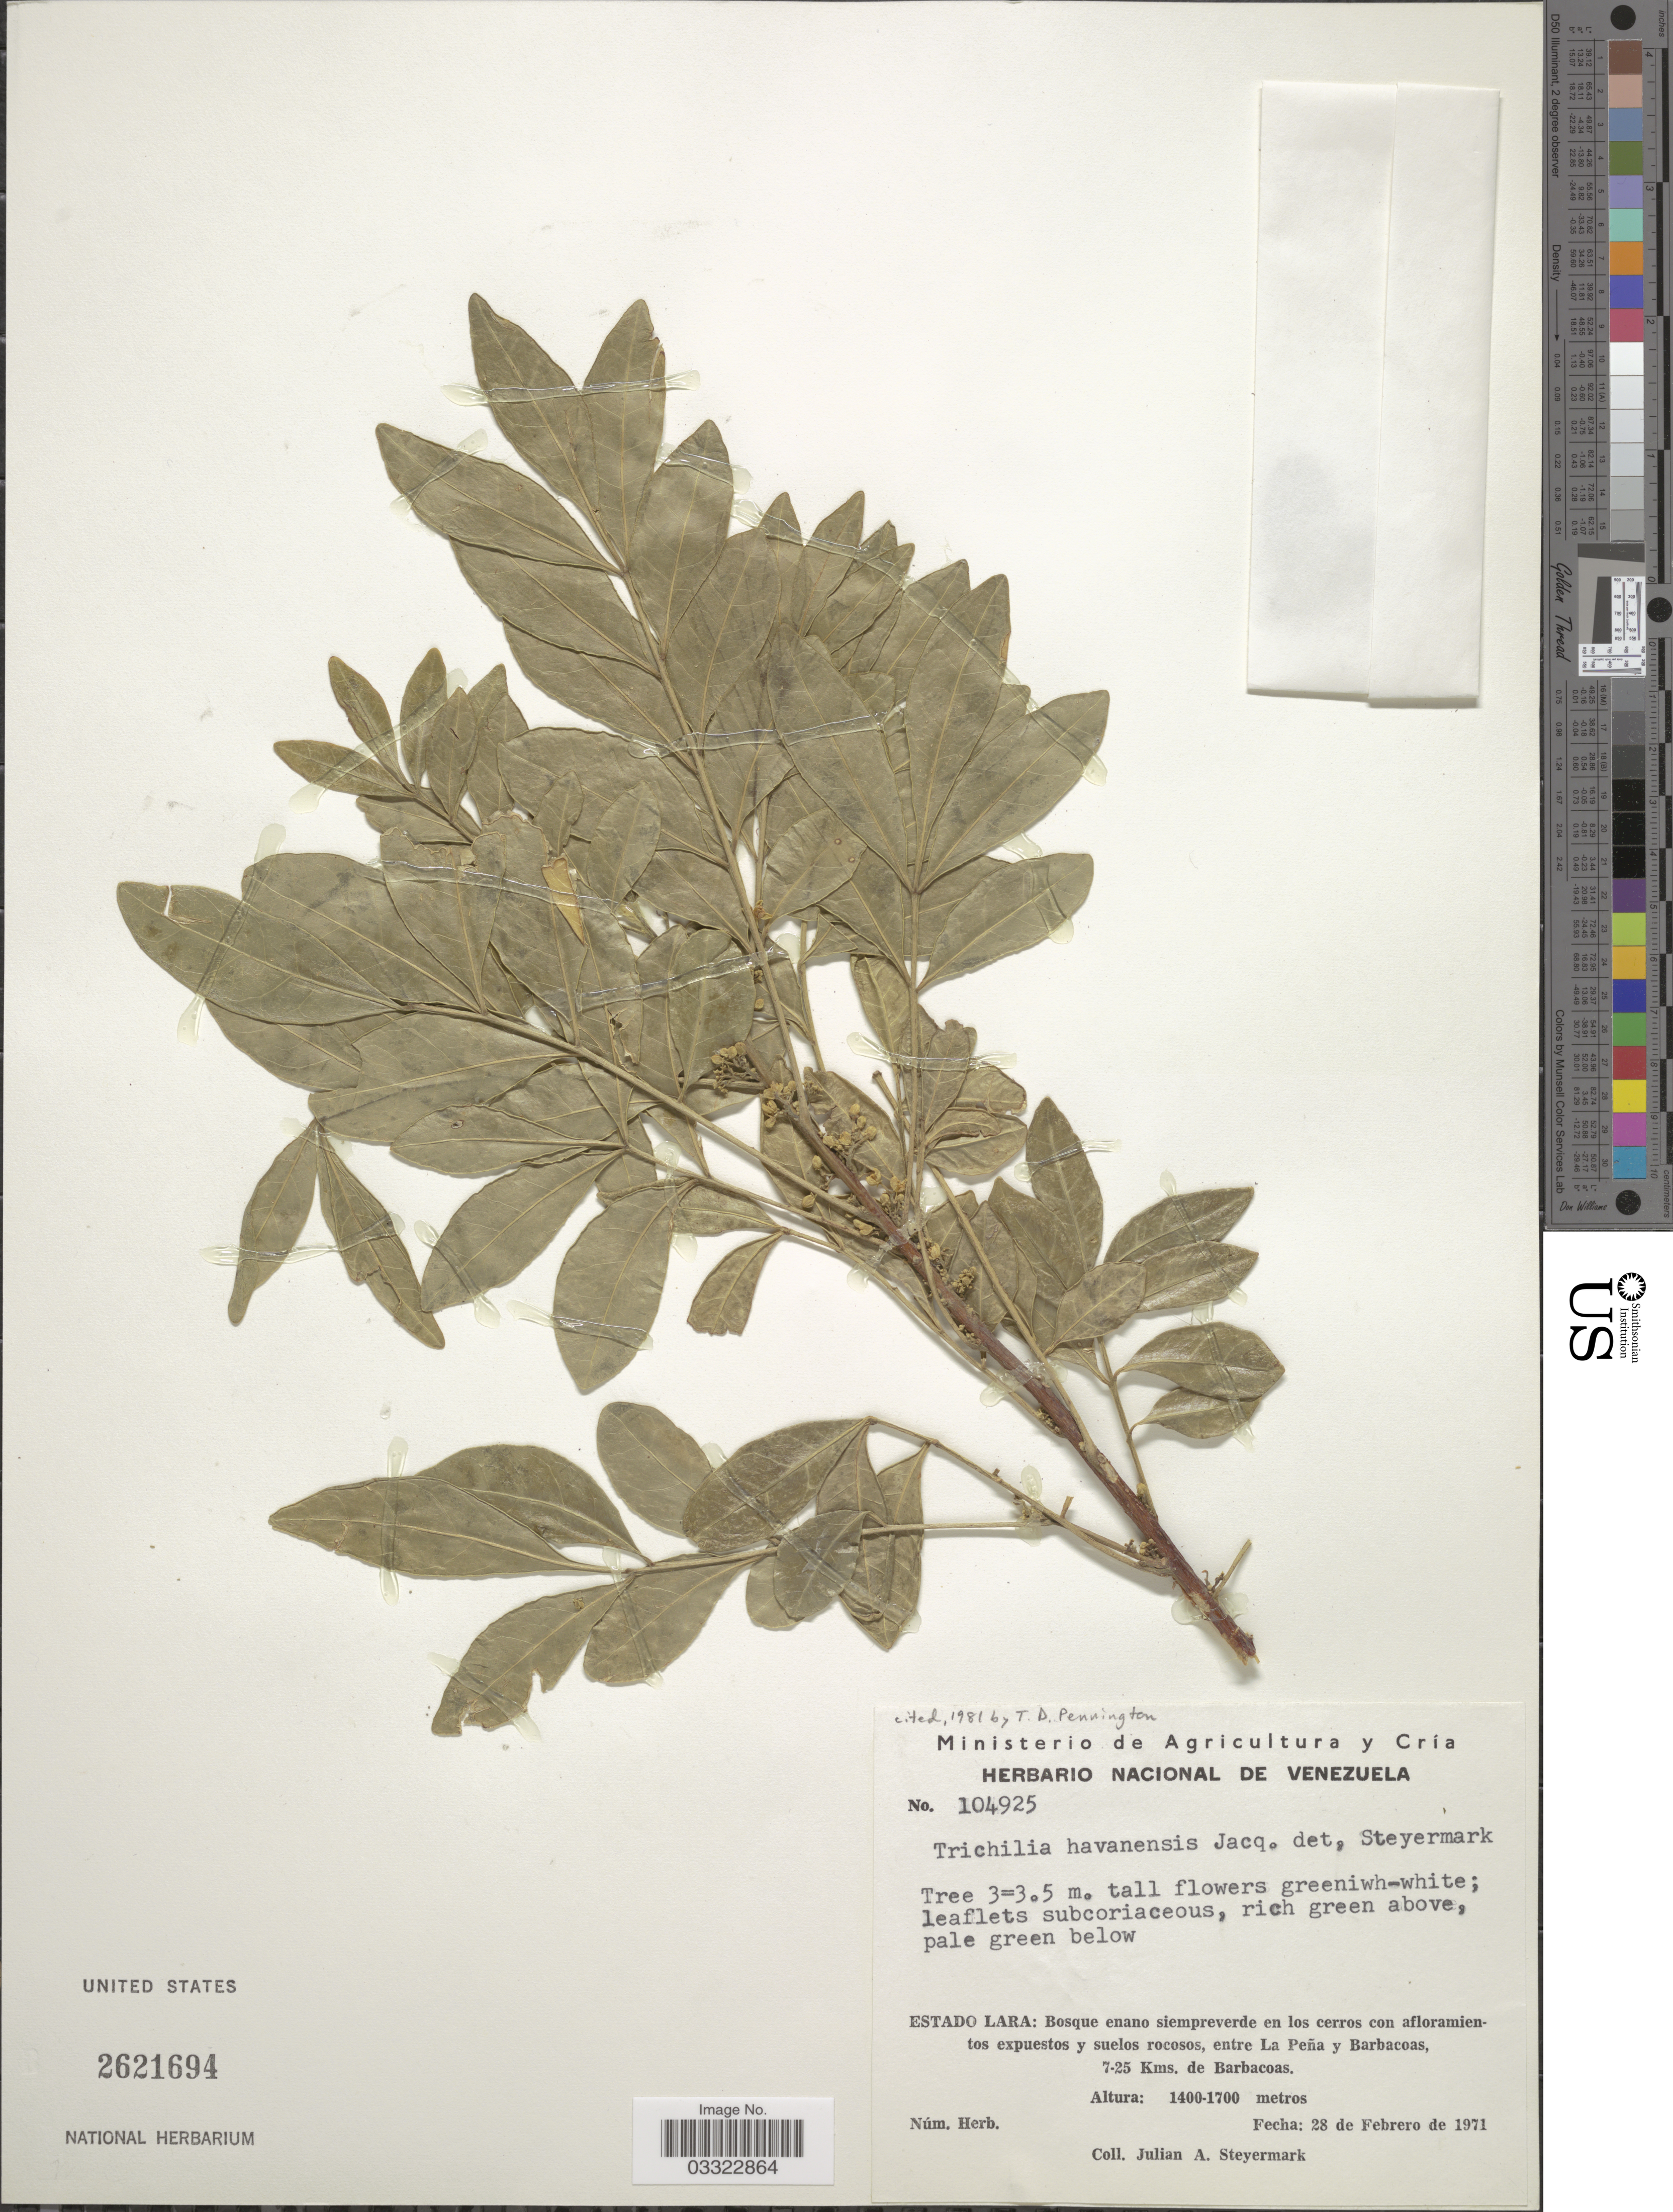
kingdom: Plantae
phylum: Tracheophyta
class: Magnoliopsida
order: Sapindales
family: Meliaceae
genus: Trichilia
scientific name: Trichilia havanensis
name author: Jacq.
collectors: J. Steyermark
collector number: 104925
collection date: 1971-02-28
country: Venezuela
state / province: Lara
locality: Bosque enano siempreverde en los cerros con afloramientos expuestos y suelos rocosos, entre La Peña y Barbacoas, 7-25 Kms, de Barbacoas.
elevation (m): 1400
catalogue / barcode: US 2621694